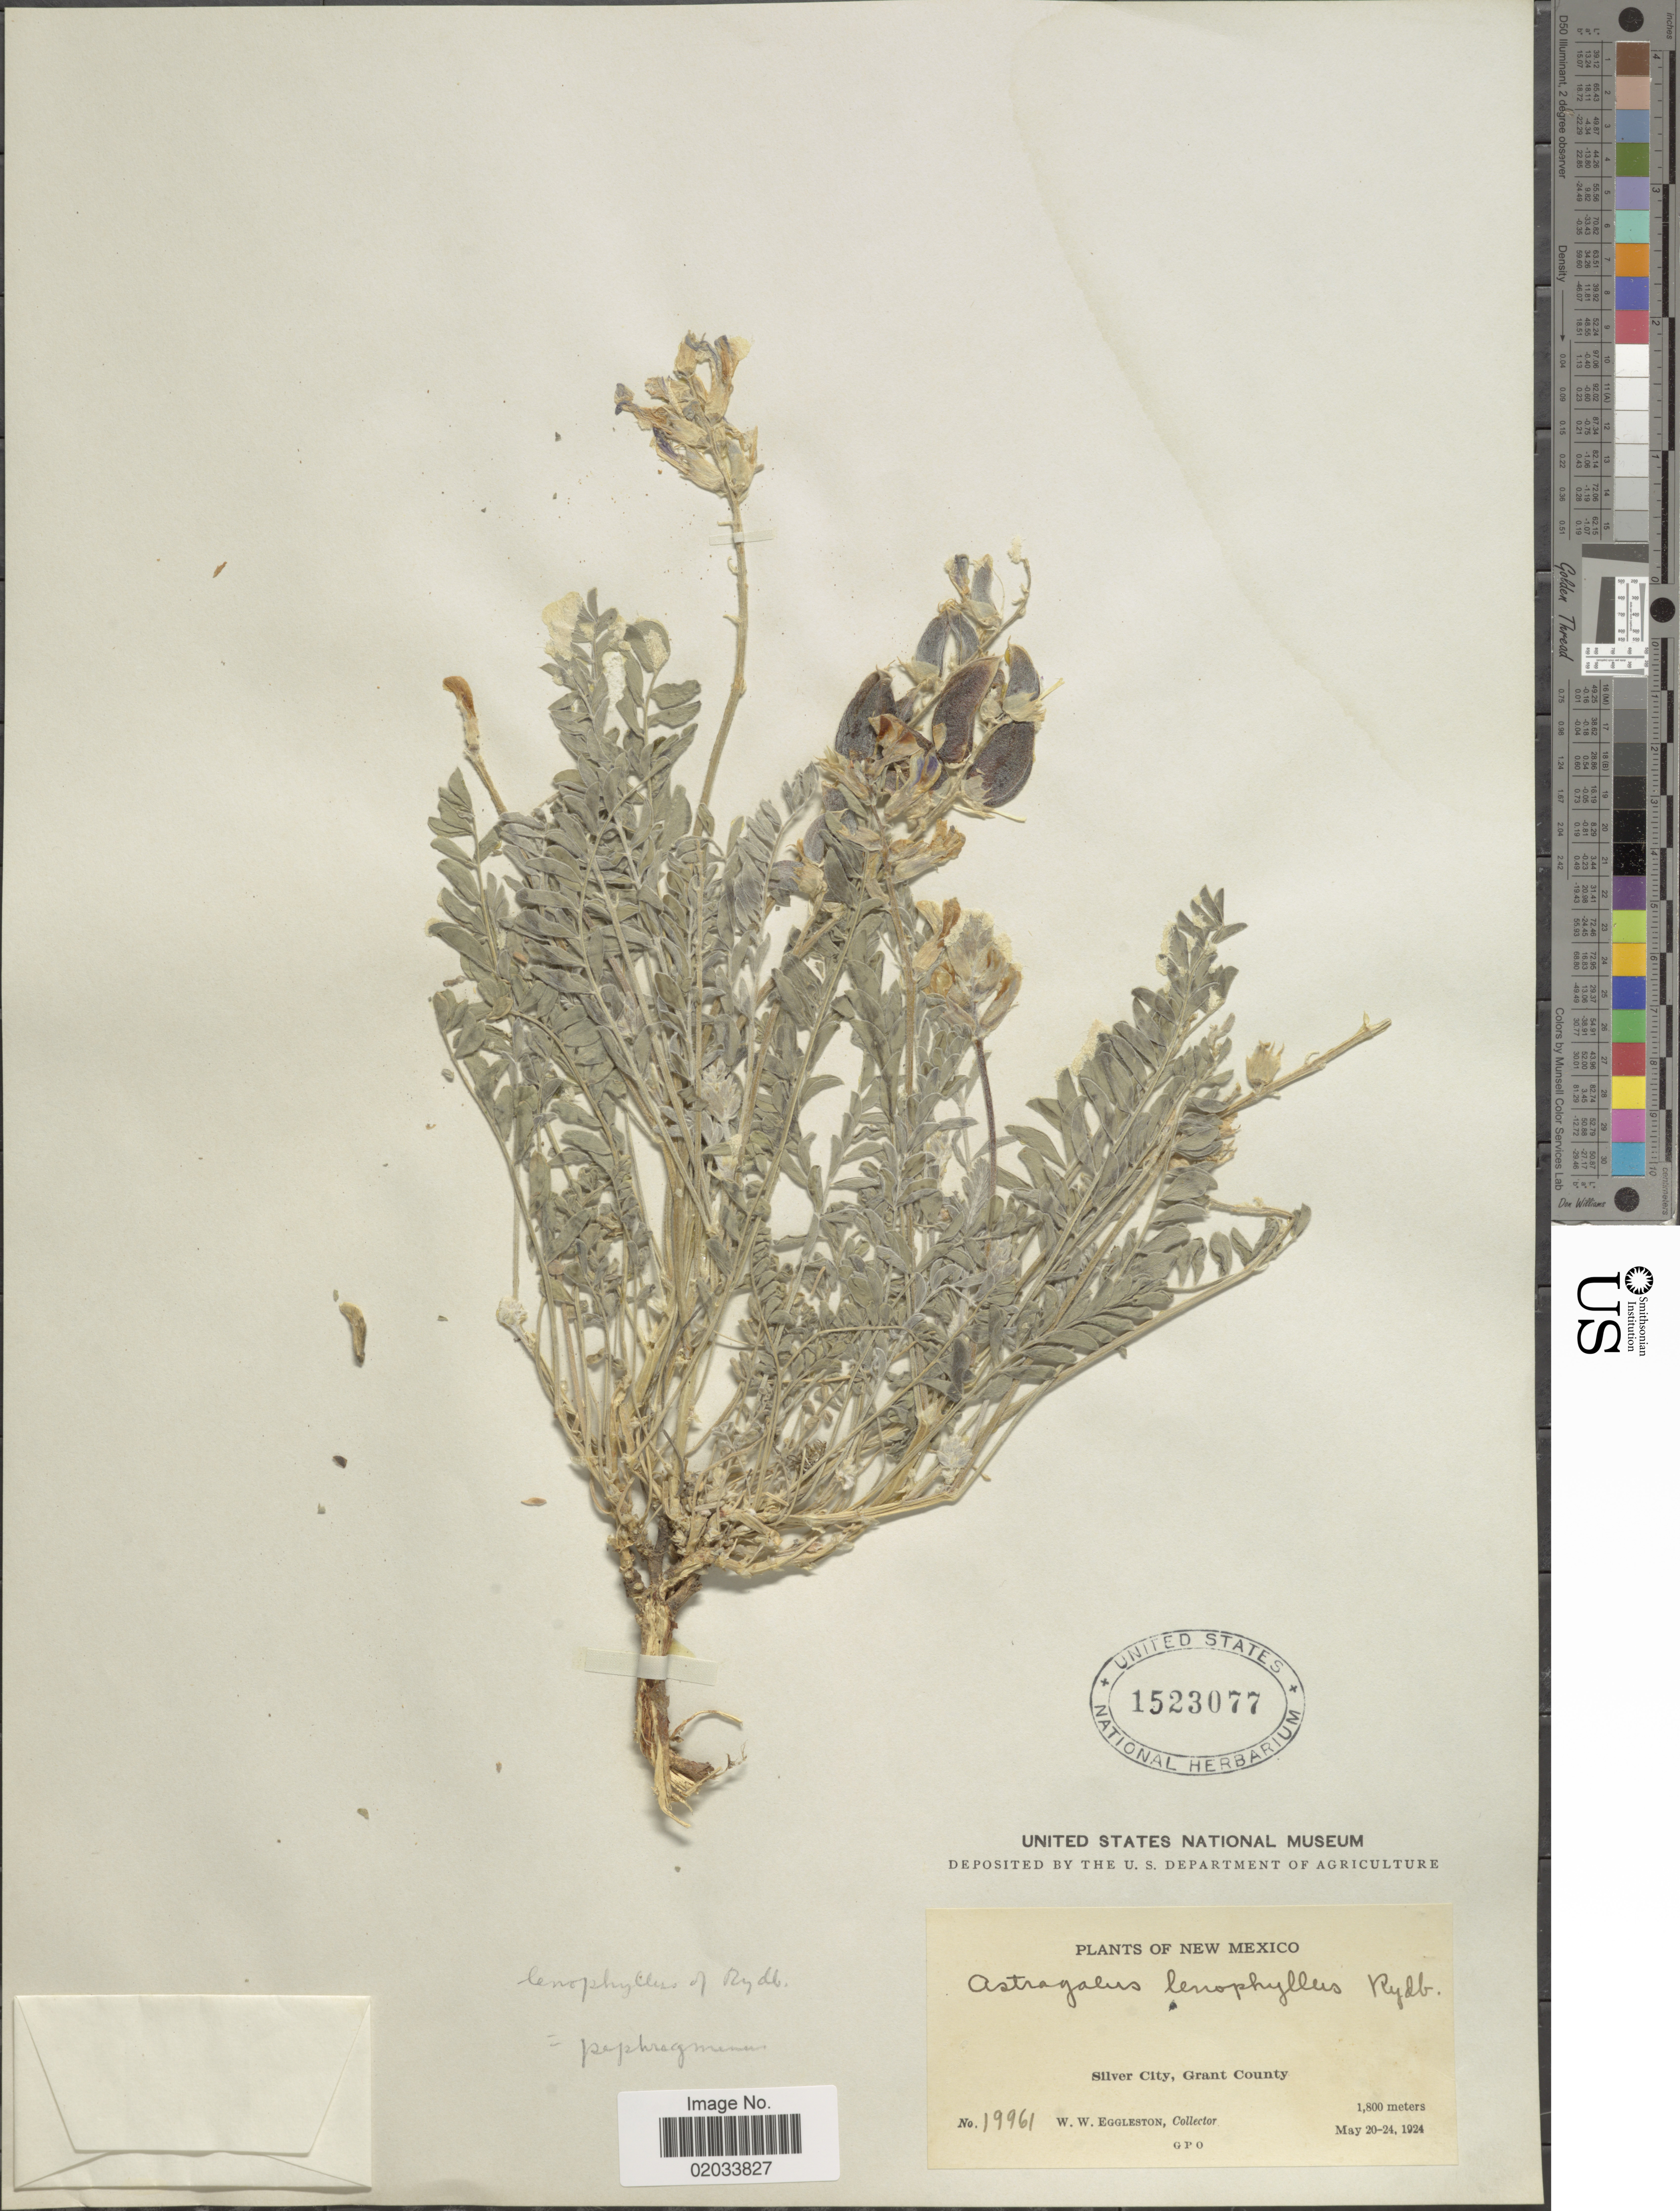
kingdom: Plantae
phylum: Tracheophyta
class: Magnoliopsida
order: Fabales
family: Fabaceae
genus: Astragalus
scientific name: Astragalus pephragmenus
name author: M.E. Jones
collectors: W. W. Eggleston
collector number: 19961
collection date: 1924-05-20/1924-05-24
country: United States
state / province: New Mexico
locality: Silver City, Grant County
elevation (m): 1800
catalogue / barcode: US 1523077